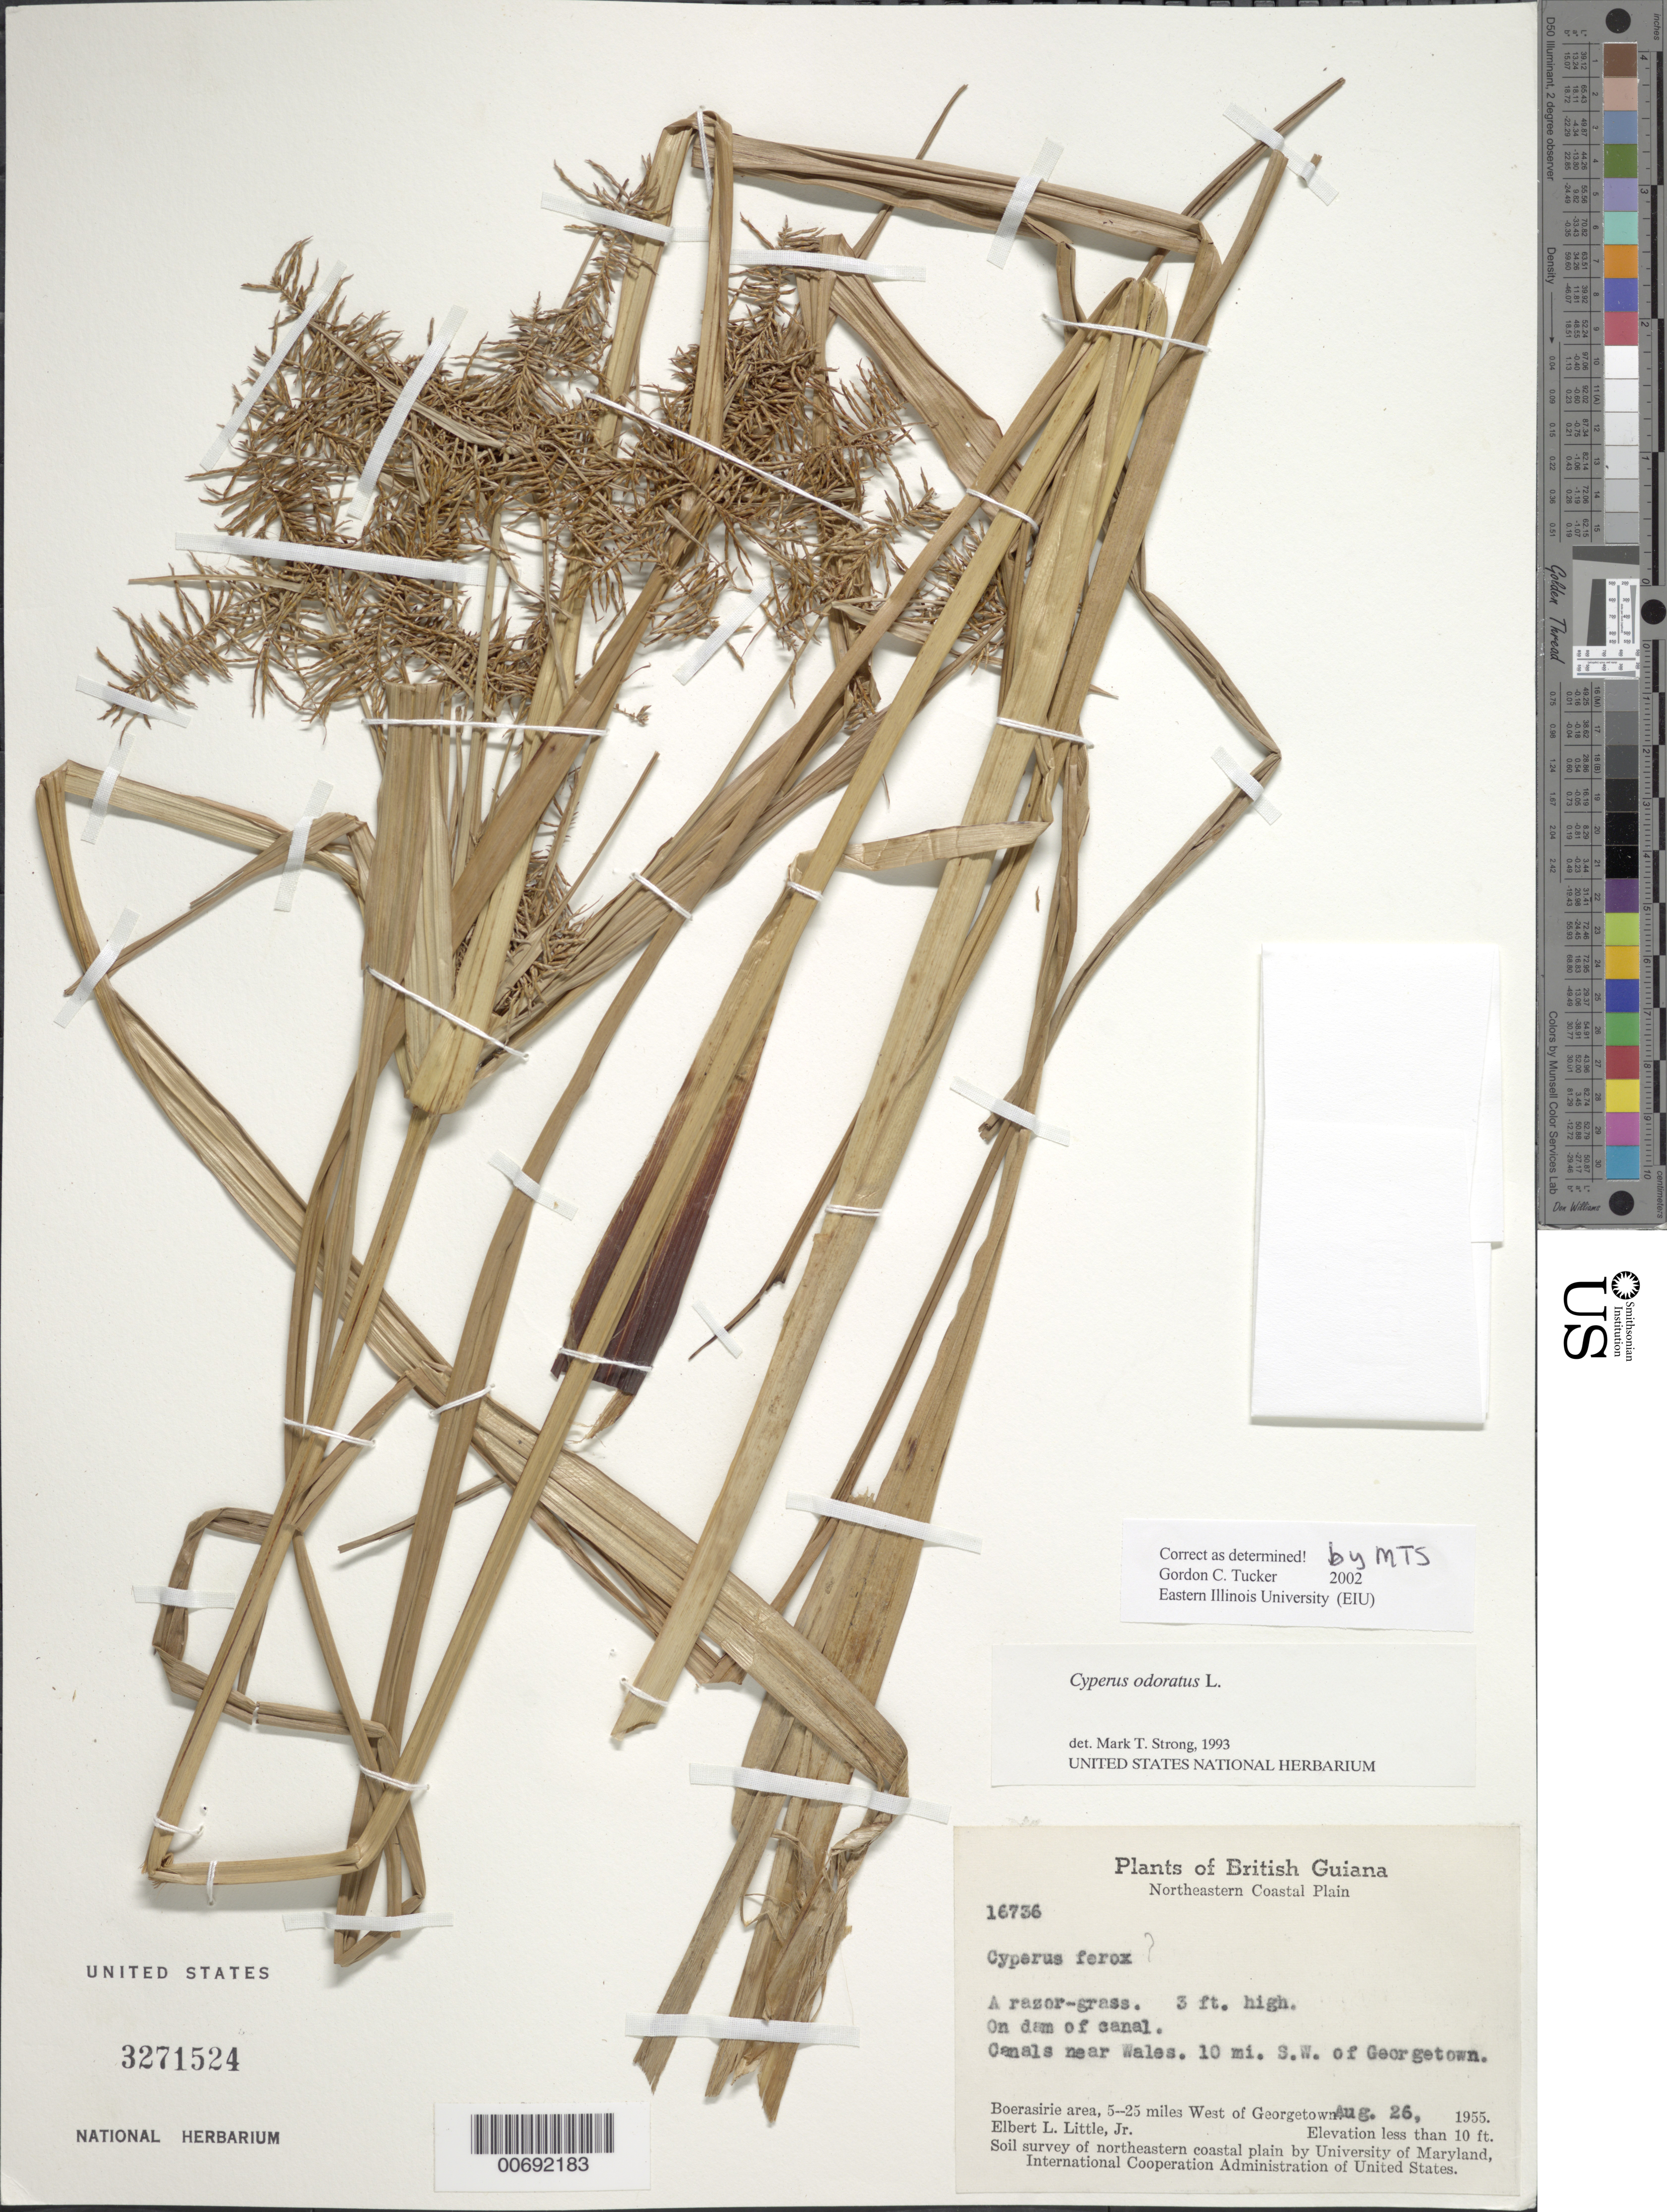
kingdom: Plantae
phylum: Tracheophyta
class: Liliopsida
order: Poales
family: Cyperaceae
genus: Cyperus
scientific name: Cyperus odoratus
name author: L.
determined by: Tucker, G. C.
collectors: E. L. Little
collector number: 16736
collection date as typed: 26-Aug-55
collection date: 1955-08-26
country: Guyana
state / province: Essequibo Isl-W. Demerara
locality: Boerasirie area, near Wales, 10 mi. SW of Georgetown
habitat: On dam of canal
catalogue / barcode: US 3271524